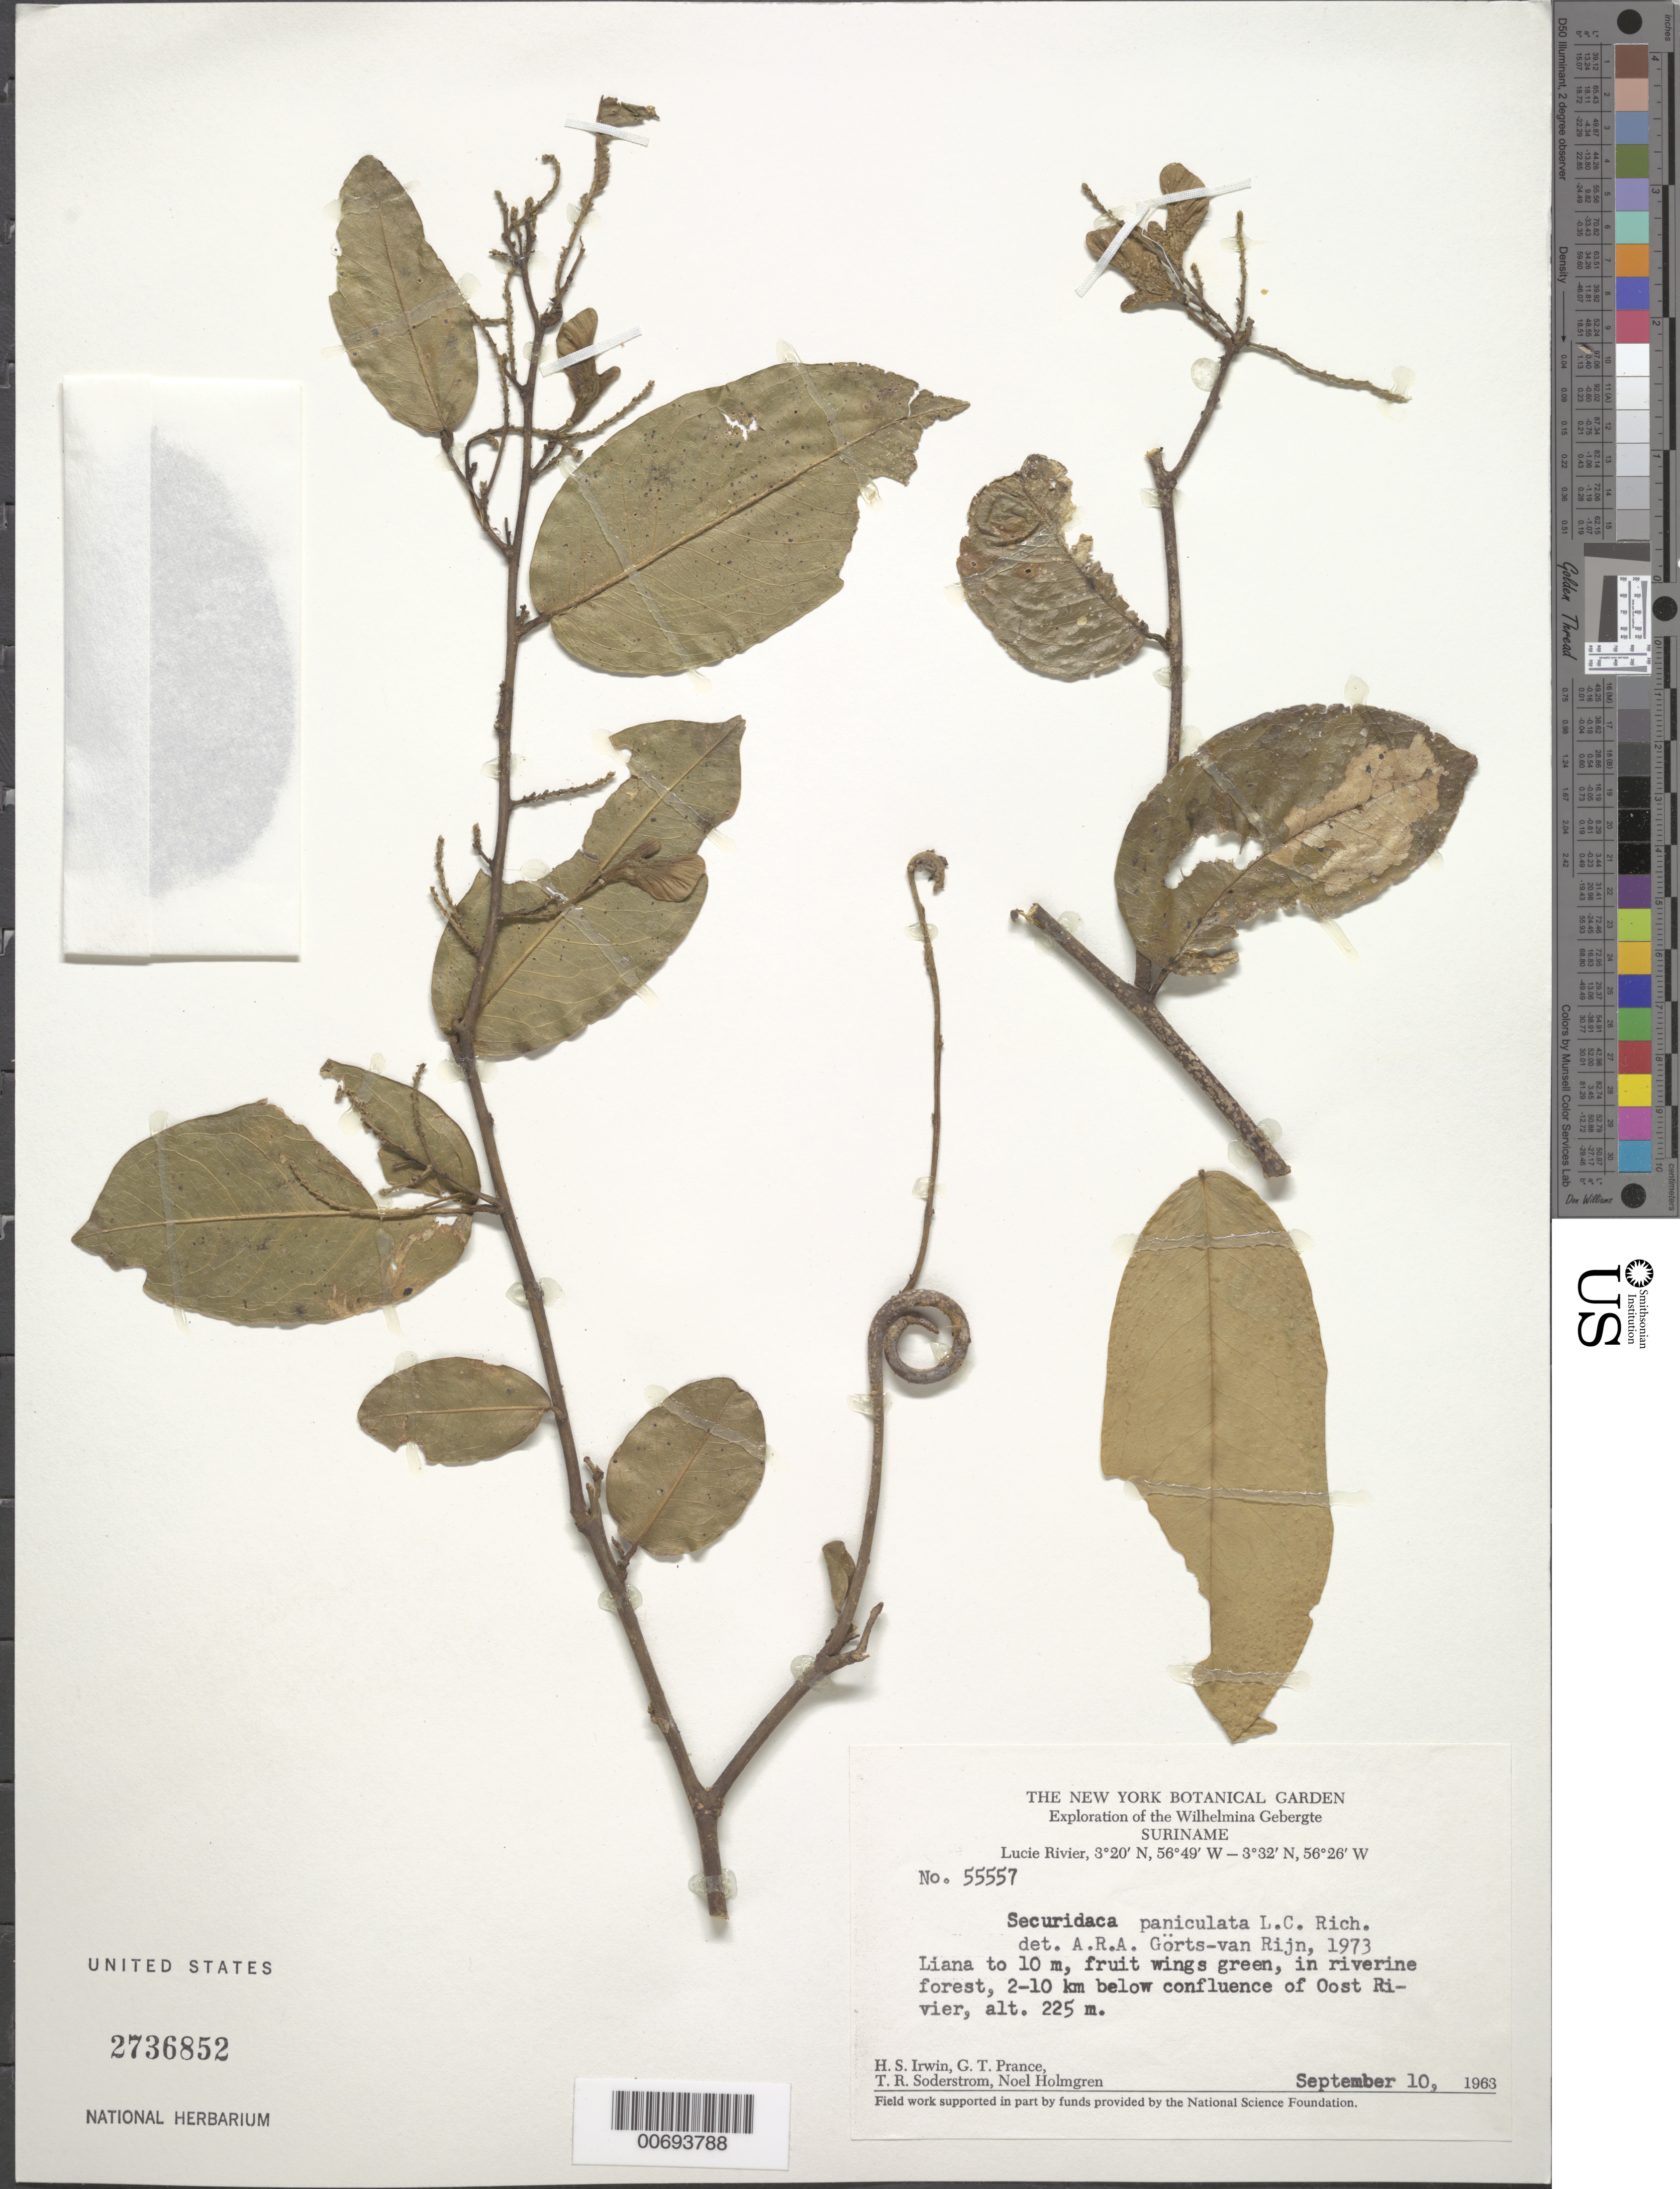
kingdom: Plantae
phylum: Tracheophyta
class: Magnoliopsida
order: Fabales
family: Polygalaceae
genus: Securidaca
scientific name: Securidaca paniculata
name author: Rich.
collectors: H. Irwin, G. T. Prance, T. R. Soderstrom & N. H. Holmgren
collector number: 55557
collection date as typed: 10-Sep-63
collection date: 1963-09-10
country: Suriname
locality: Lucie R., 2-10 km below confl. with Oost R., Wilhelmina Gebergte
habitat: Riverine forest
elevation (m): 225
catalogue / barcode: US 2736852